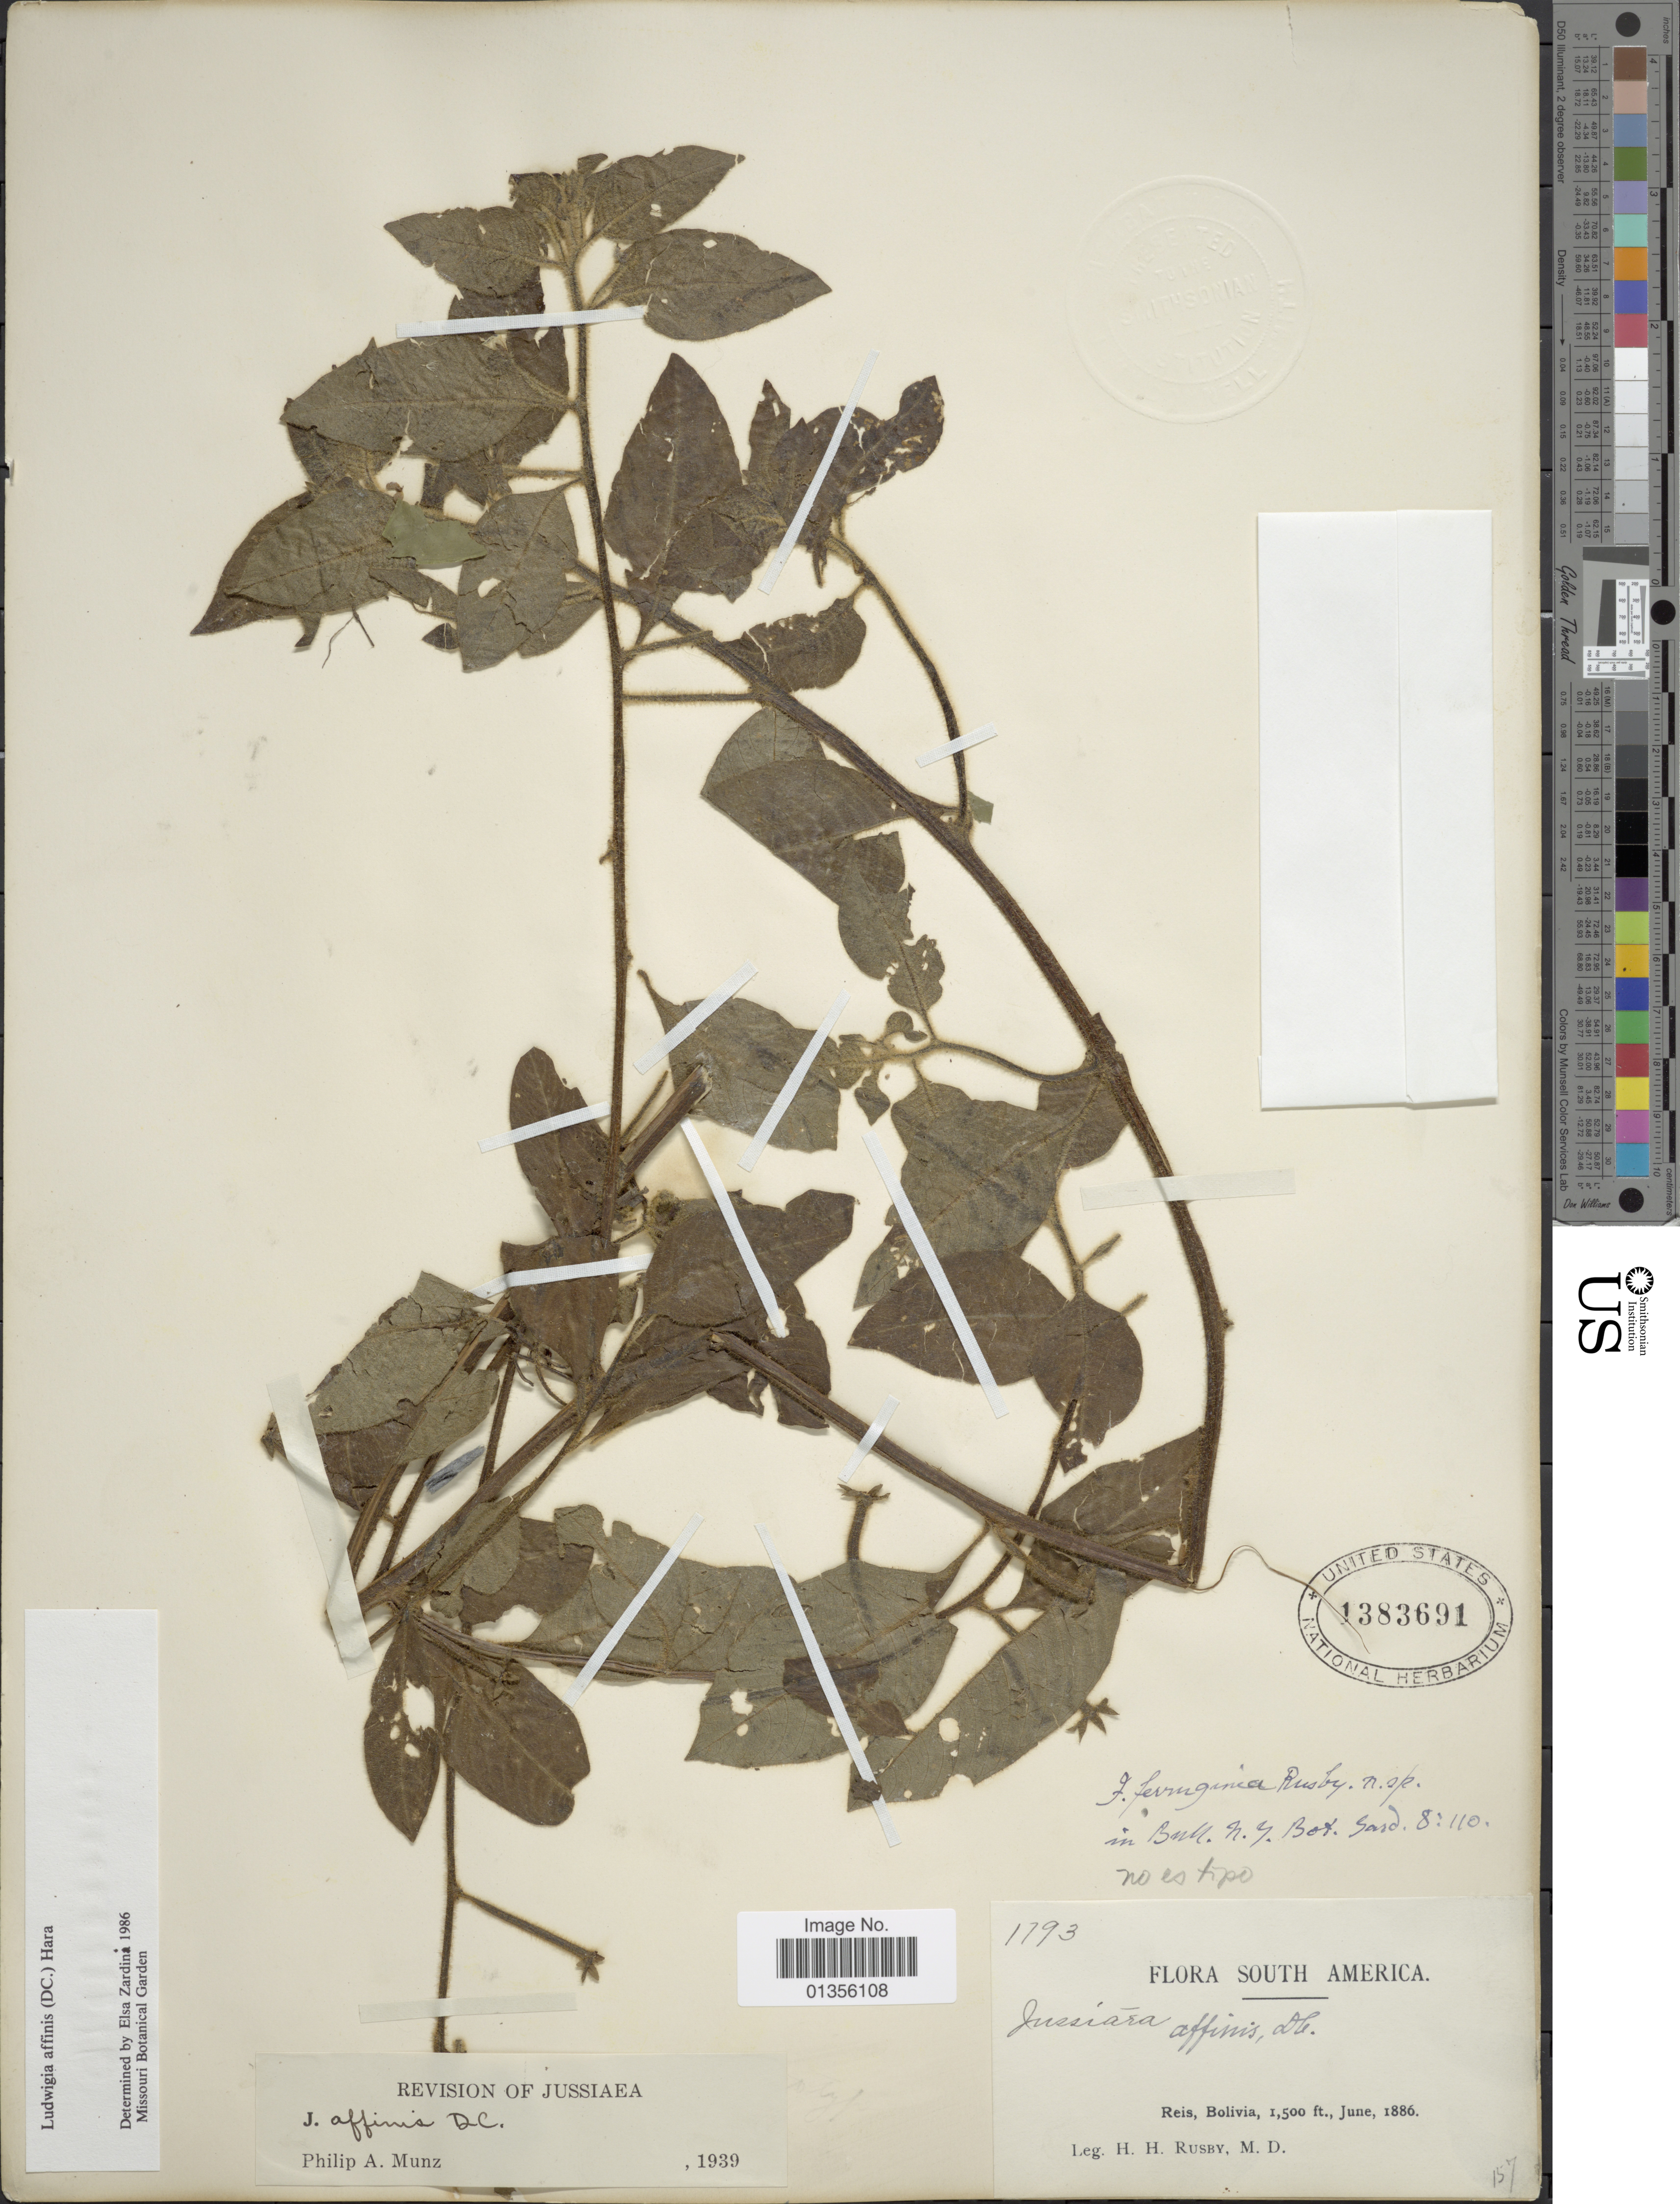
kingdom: Plantae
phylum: Tracheophyta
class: Magnoliopsida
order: Myrtales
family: Onagraceae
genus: Ludwigia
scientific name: Ludwigia affinis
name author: (DC.) H. Hara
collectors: H. H. Rusby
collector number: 1793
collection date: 1886-06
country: Bolivia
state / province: Pando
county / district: Nicolas Suarez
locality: Reis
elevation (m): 457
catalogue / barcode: US 1383691